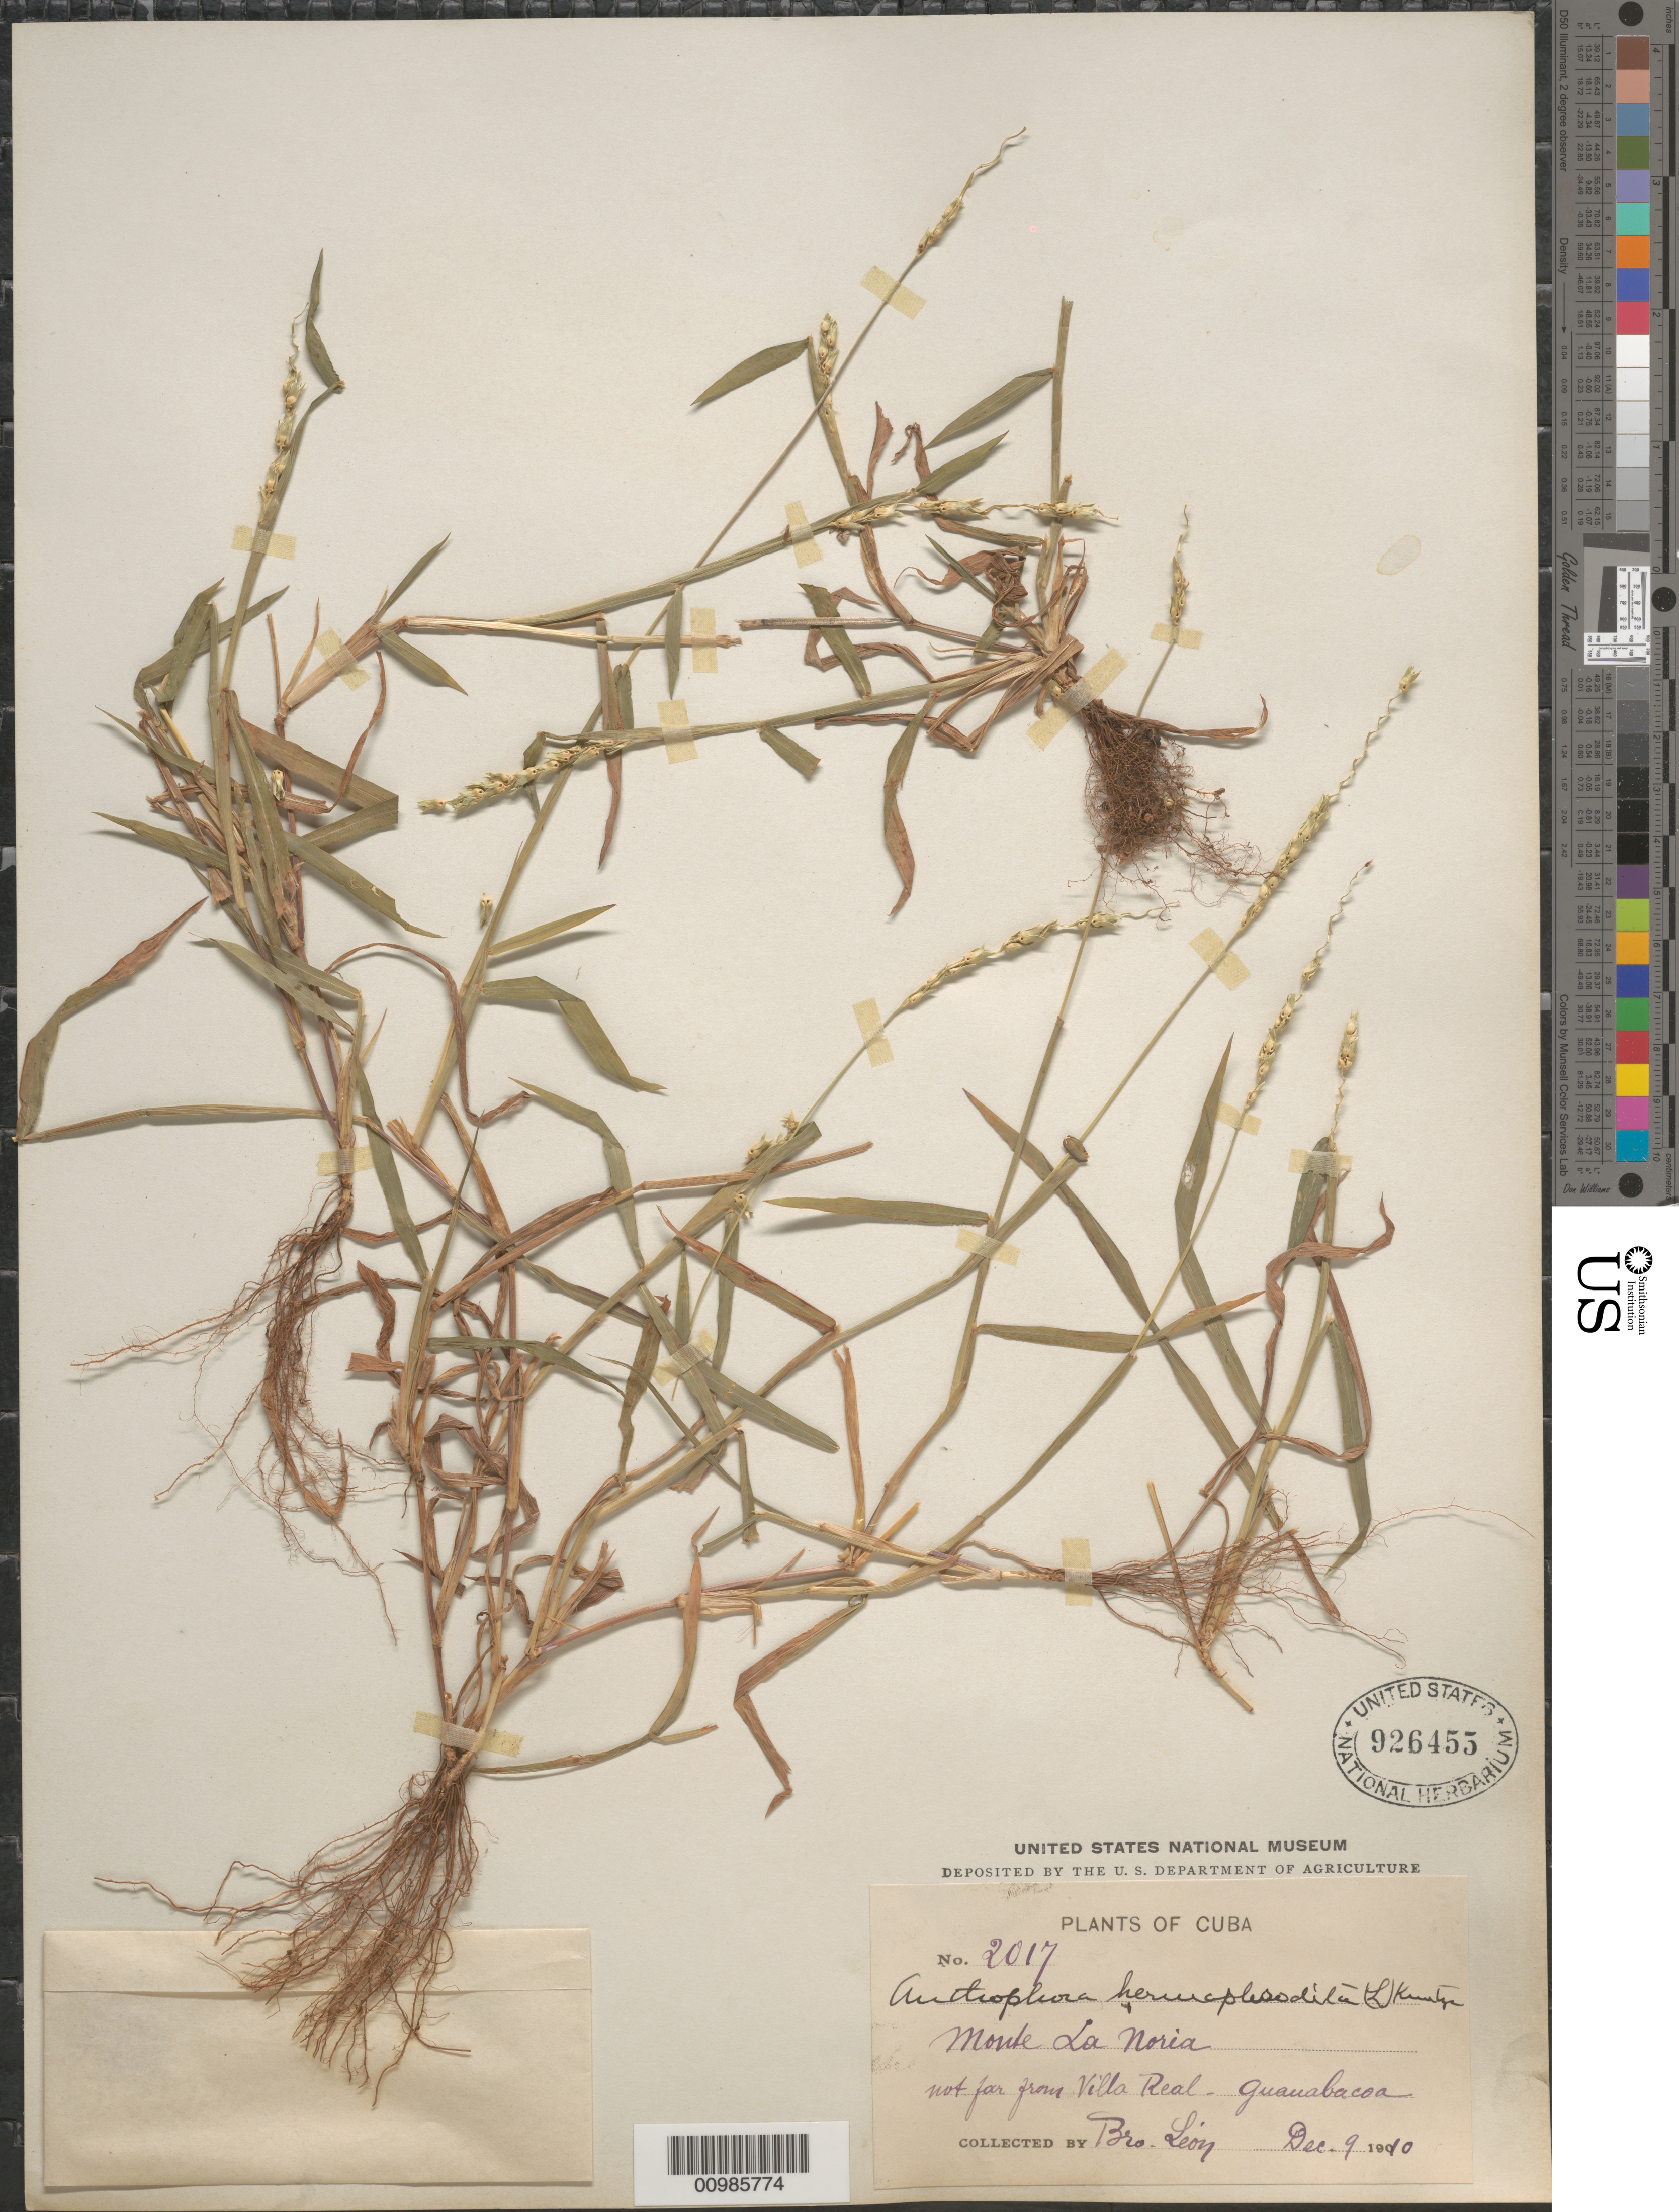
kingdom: Plantae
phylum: Tracheophyta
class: Liliopsida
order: Poales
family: Poaceae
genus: Anthephora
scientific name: Anthephora hermaphrodita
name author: (L.) Kuntze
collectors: Bro. León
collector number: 2017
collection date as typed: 09 Dec 1910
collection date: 1910-12-09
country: Cuba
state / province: La Habana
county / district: Municipio Guanabacoa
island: Cuba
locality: Monte La Noria, not far from Villa Real, Guanabacoa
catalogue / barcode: US 926455